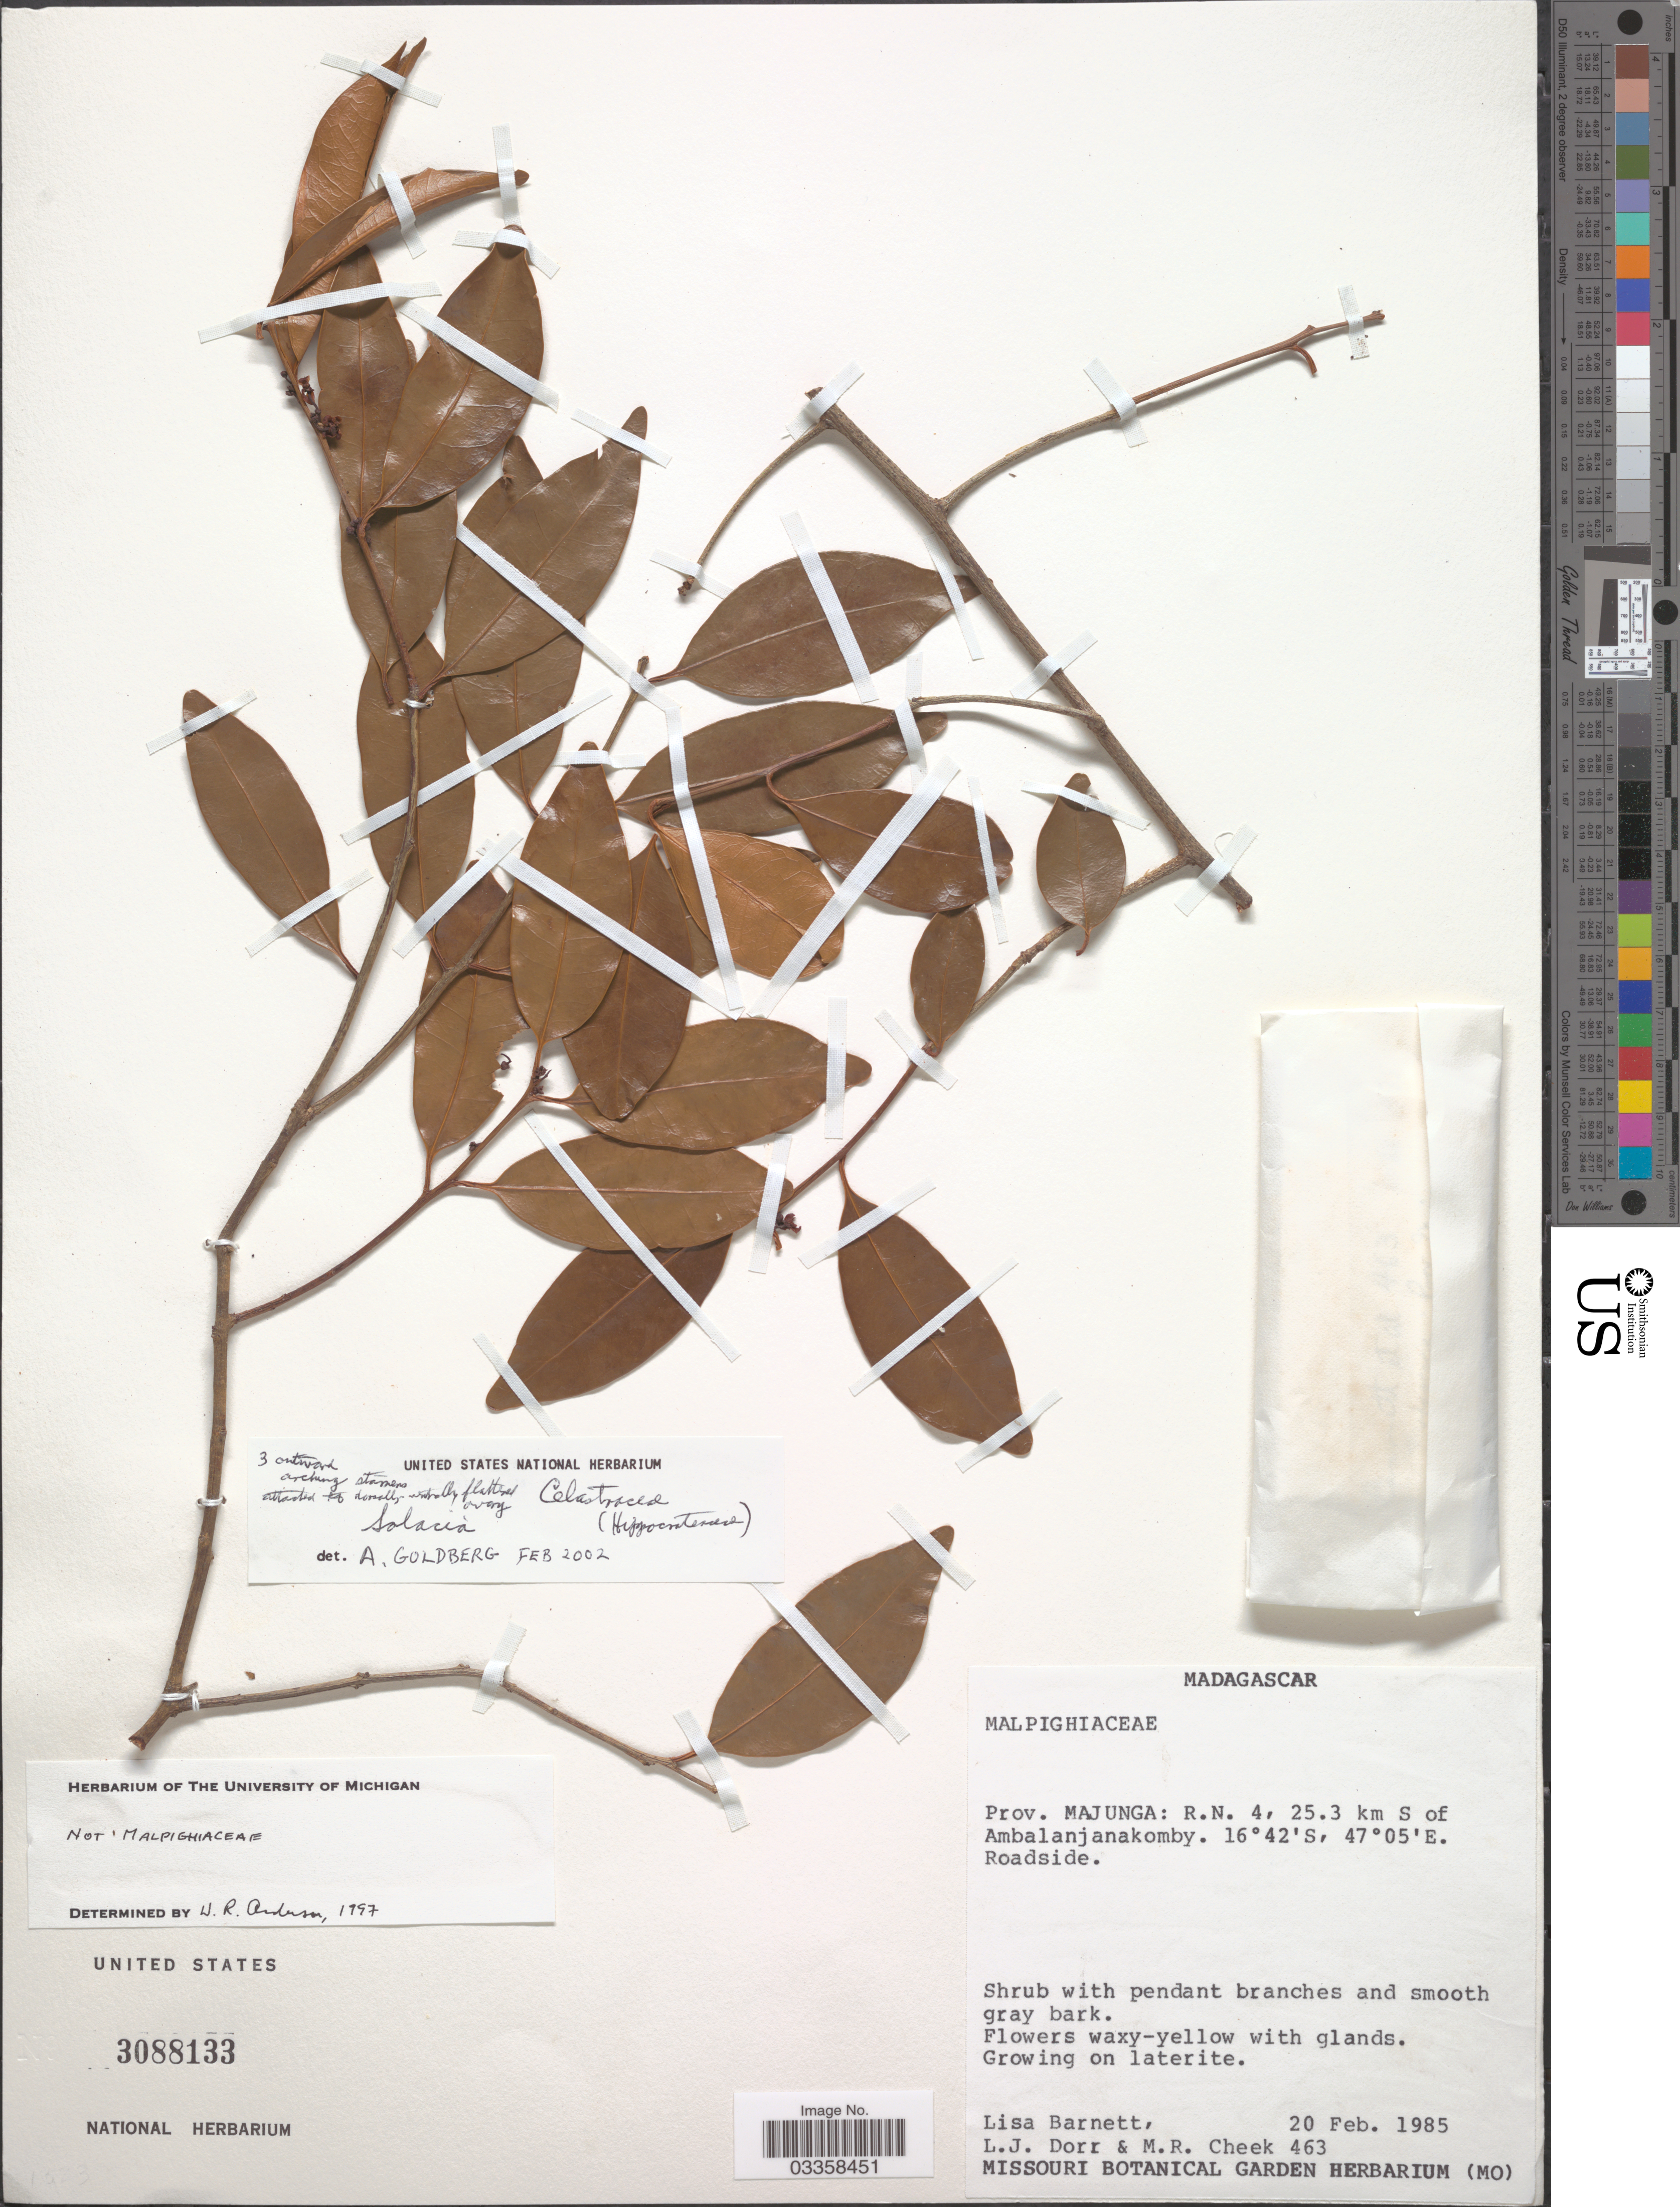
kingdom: Plantae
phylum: Tracheophyta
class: Magnoliopsida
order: Celastrales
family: Celastraceae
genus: Salacia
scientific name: Salacia sp.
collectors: L. C. Barnett, L. J. Dorr & M. Cheek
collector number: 463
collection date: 1985-02-20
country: Madagascar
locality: Prov. Majunga: R.N. 4, 25.3 km S of Ambalanjanakomby.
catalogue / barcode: US 3088133